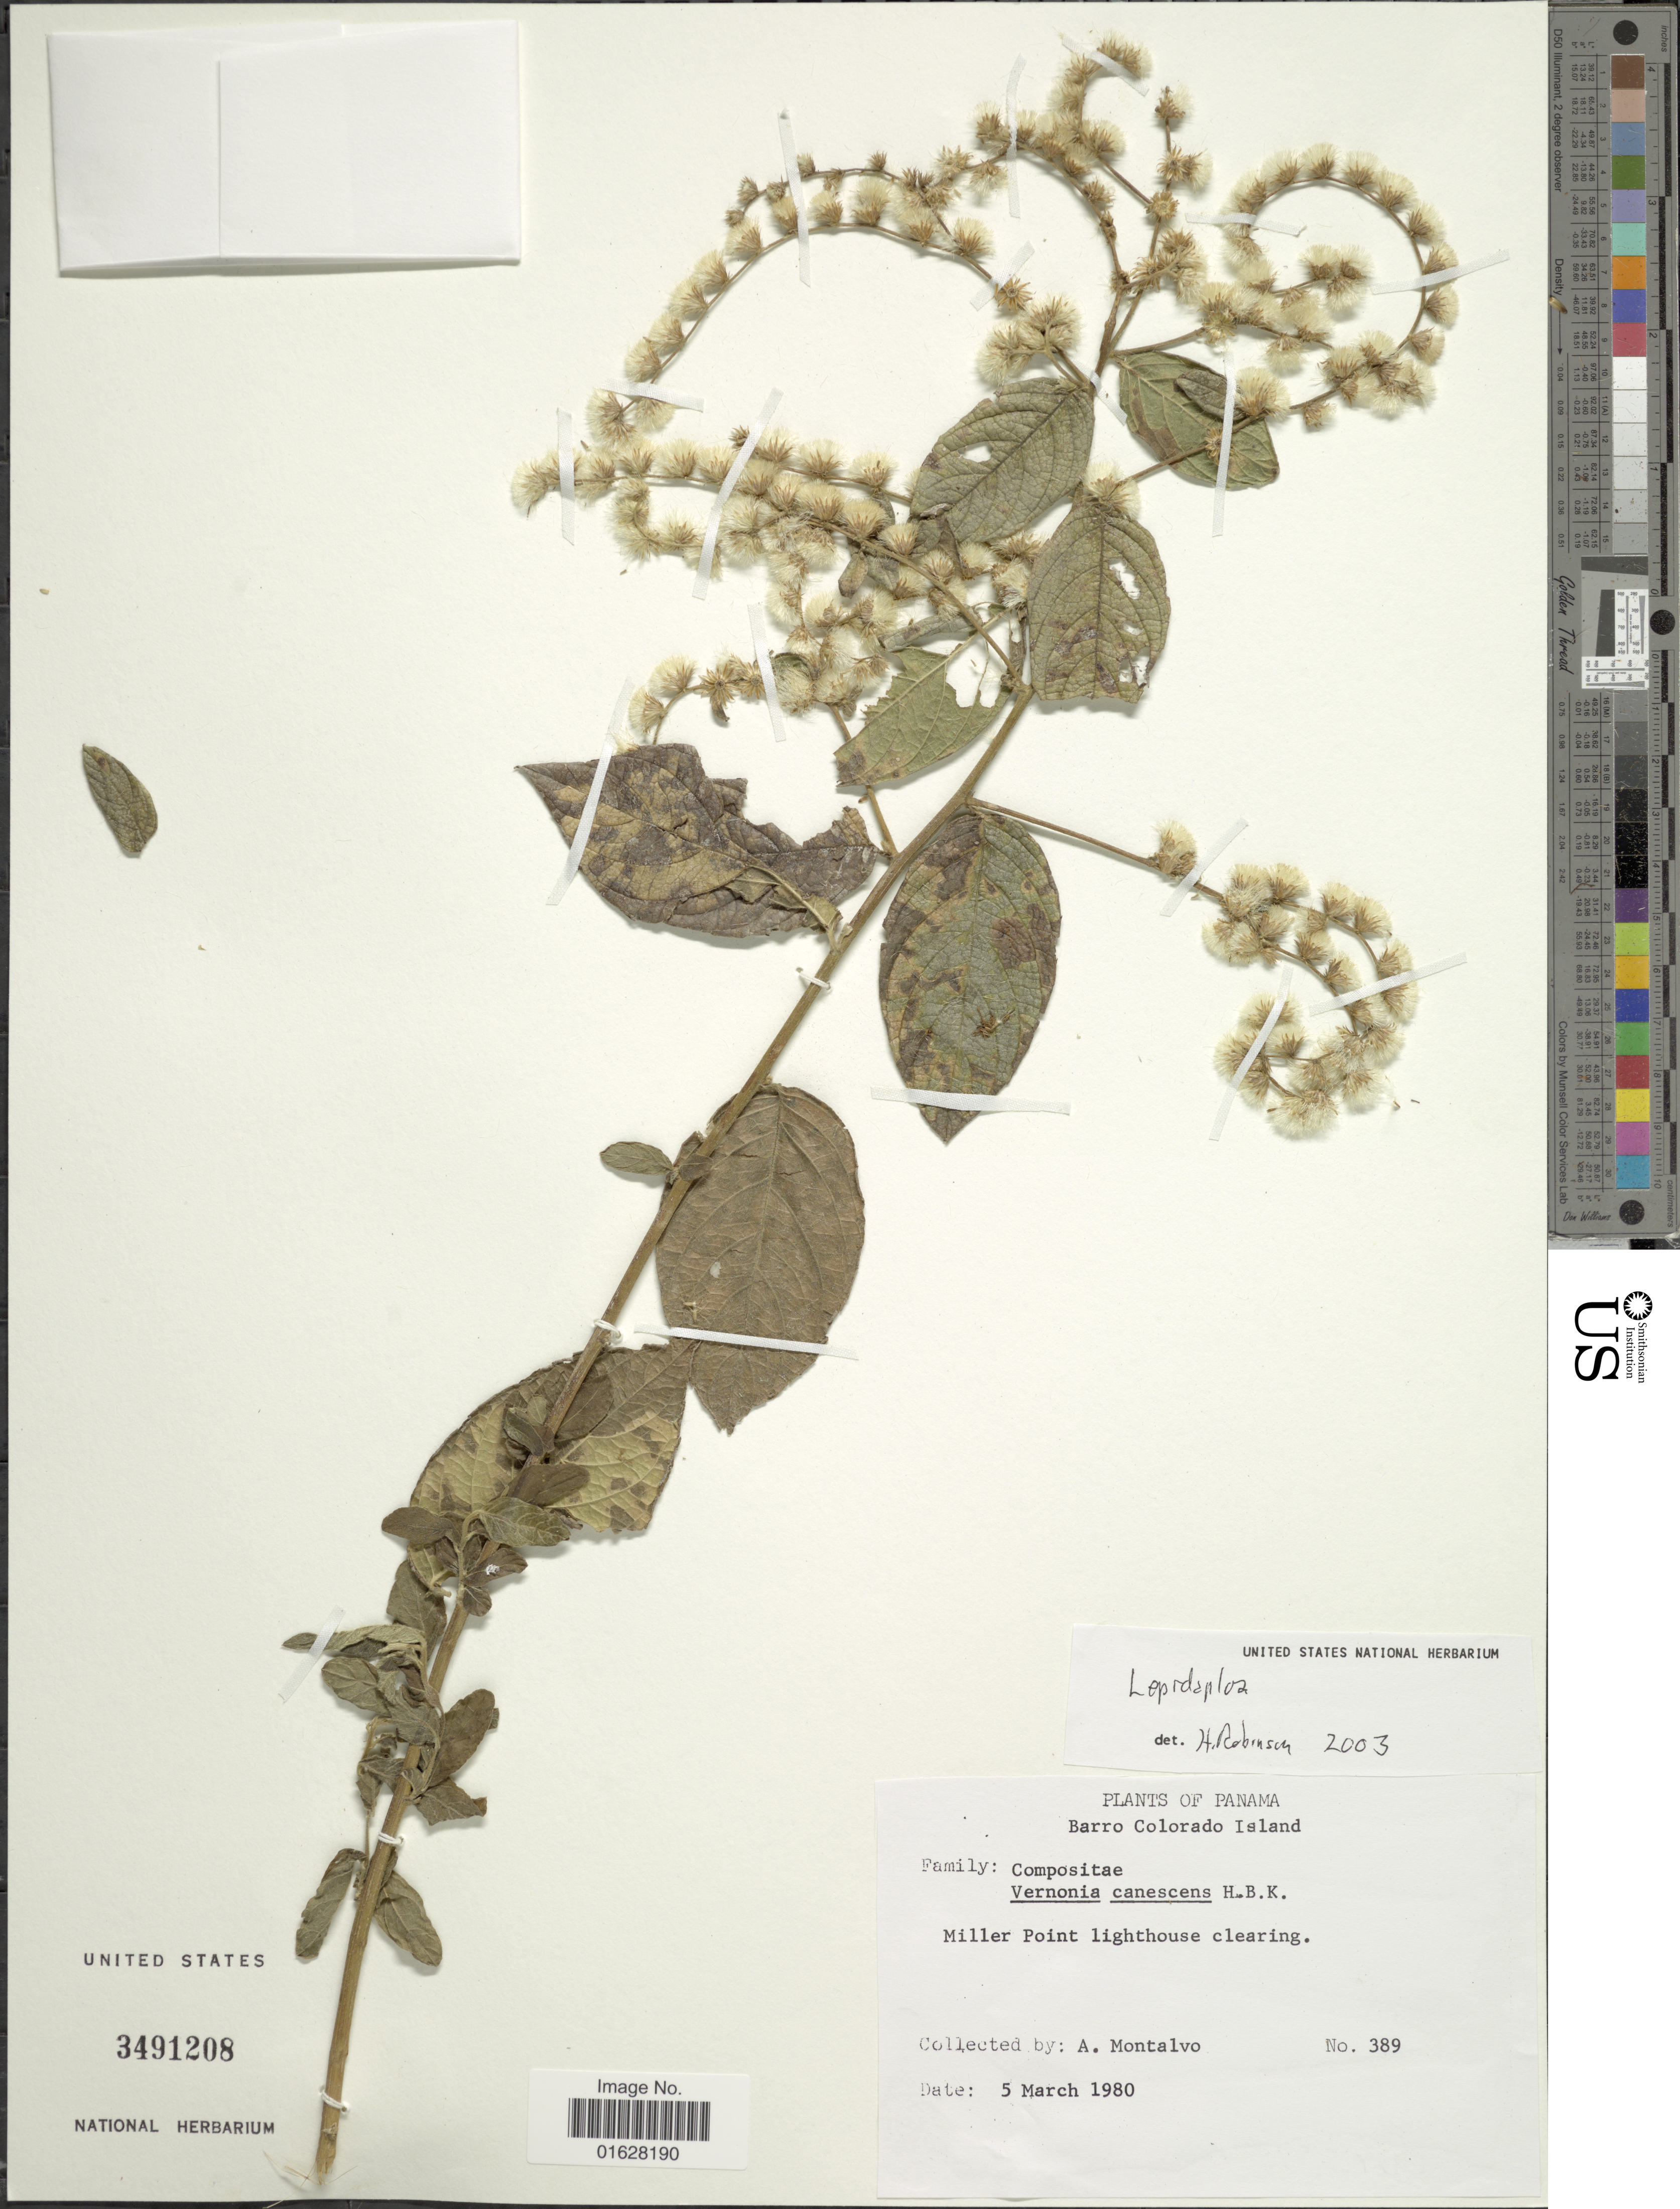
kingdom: Plantae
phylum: Tracheophyta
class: Magnoliopsida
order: Asterales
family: Asteraceae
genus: Lepidaploa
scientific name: Lepidaploa canescens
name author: (Kunth) H. Rob.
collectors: A. Montalvo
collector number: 389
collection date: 1980-03-05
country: Panama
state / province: Panamá Oeste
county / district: Canal Zone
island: Barro Colorado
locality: Barro Colorado Island, Miler Point lighthouse clearing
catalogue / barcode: US 3491208